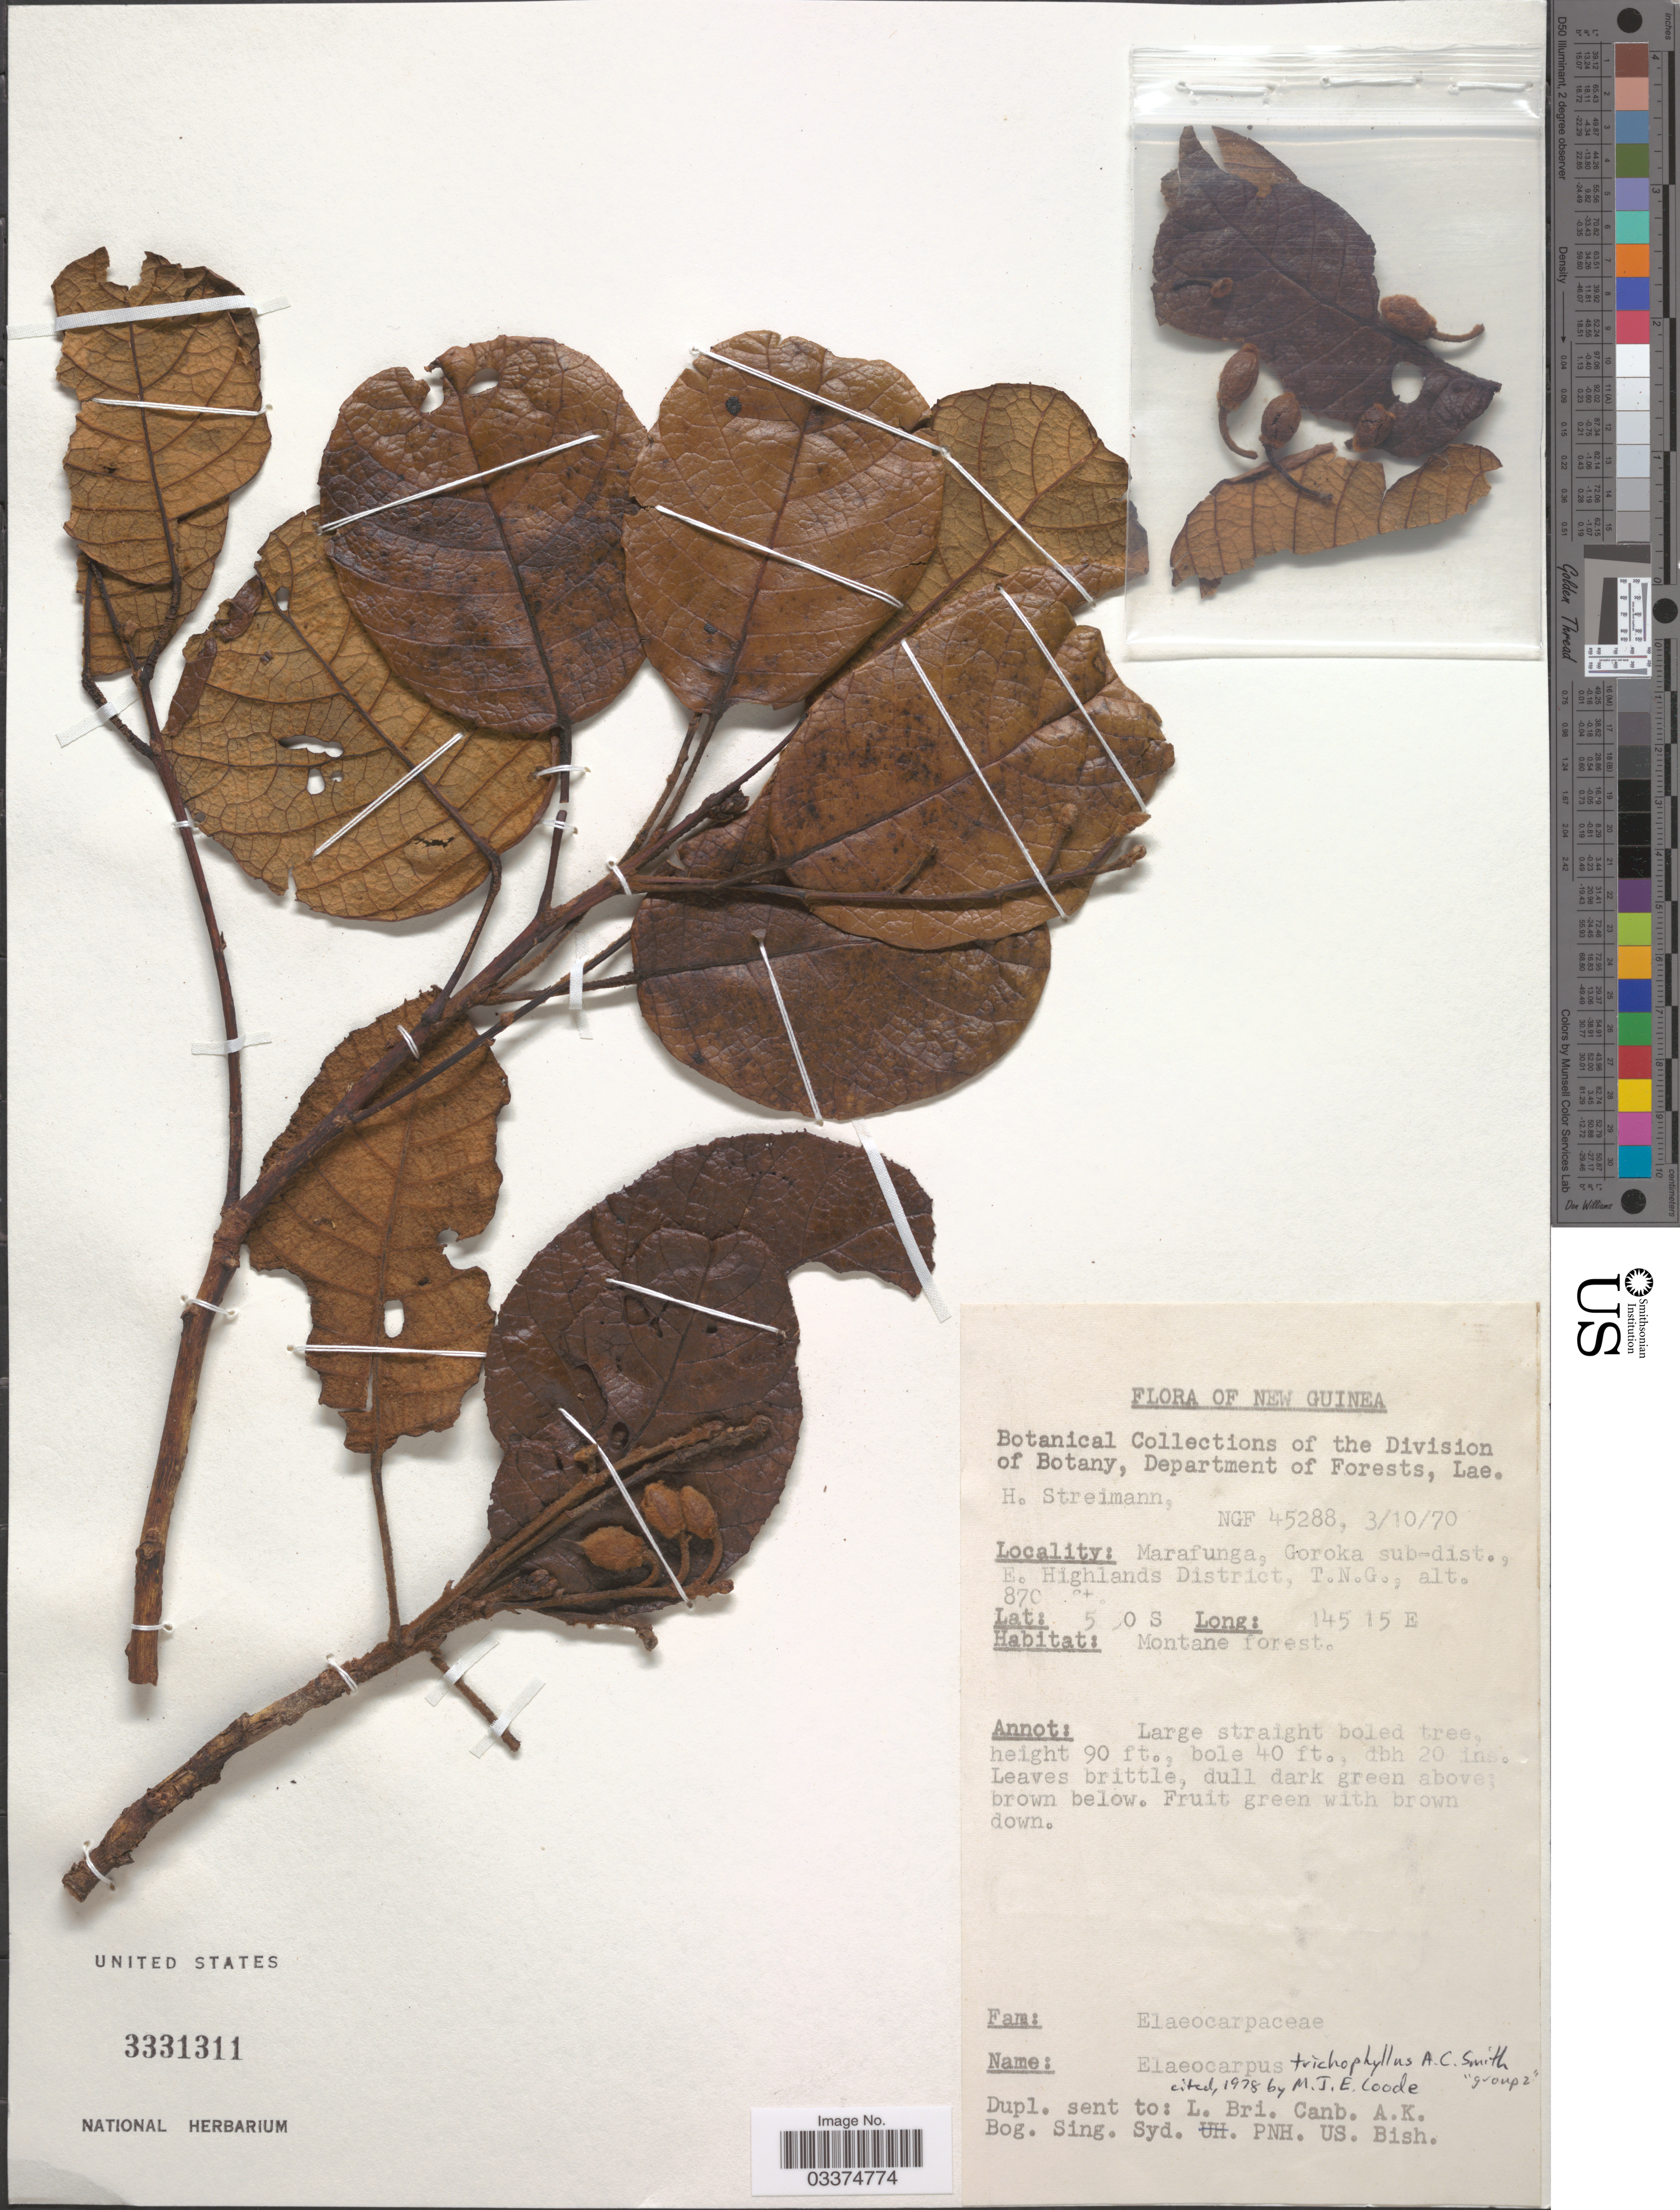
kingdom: Plantae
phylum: Tracheophyta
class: Magnoliopsida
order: Oxalidales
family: Elaeocarpaceae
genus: Elaeocarpus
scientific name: Elaeocarpus trichophyllus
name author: A.C. Sm.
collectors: H. Streimann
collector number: NGF 45288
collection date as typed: Transcribed d/m/y: 3/10/70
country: Papua New Guinea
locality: New Guinea. Marafunga, Goroka sub-dist., E. Highlands District, T.N.G.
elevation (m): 265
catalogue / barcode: US 3331311